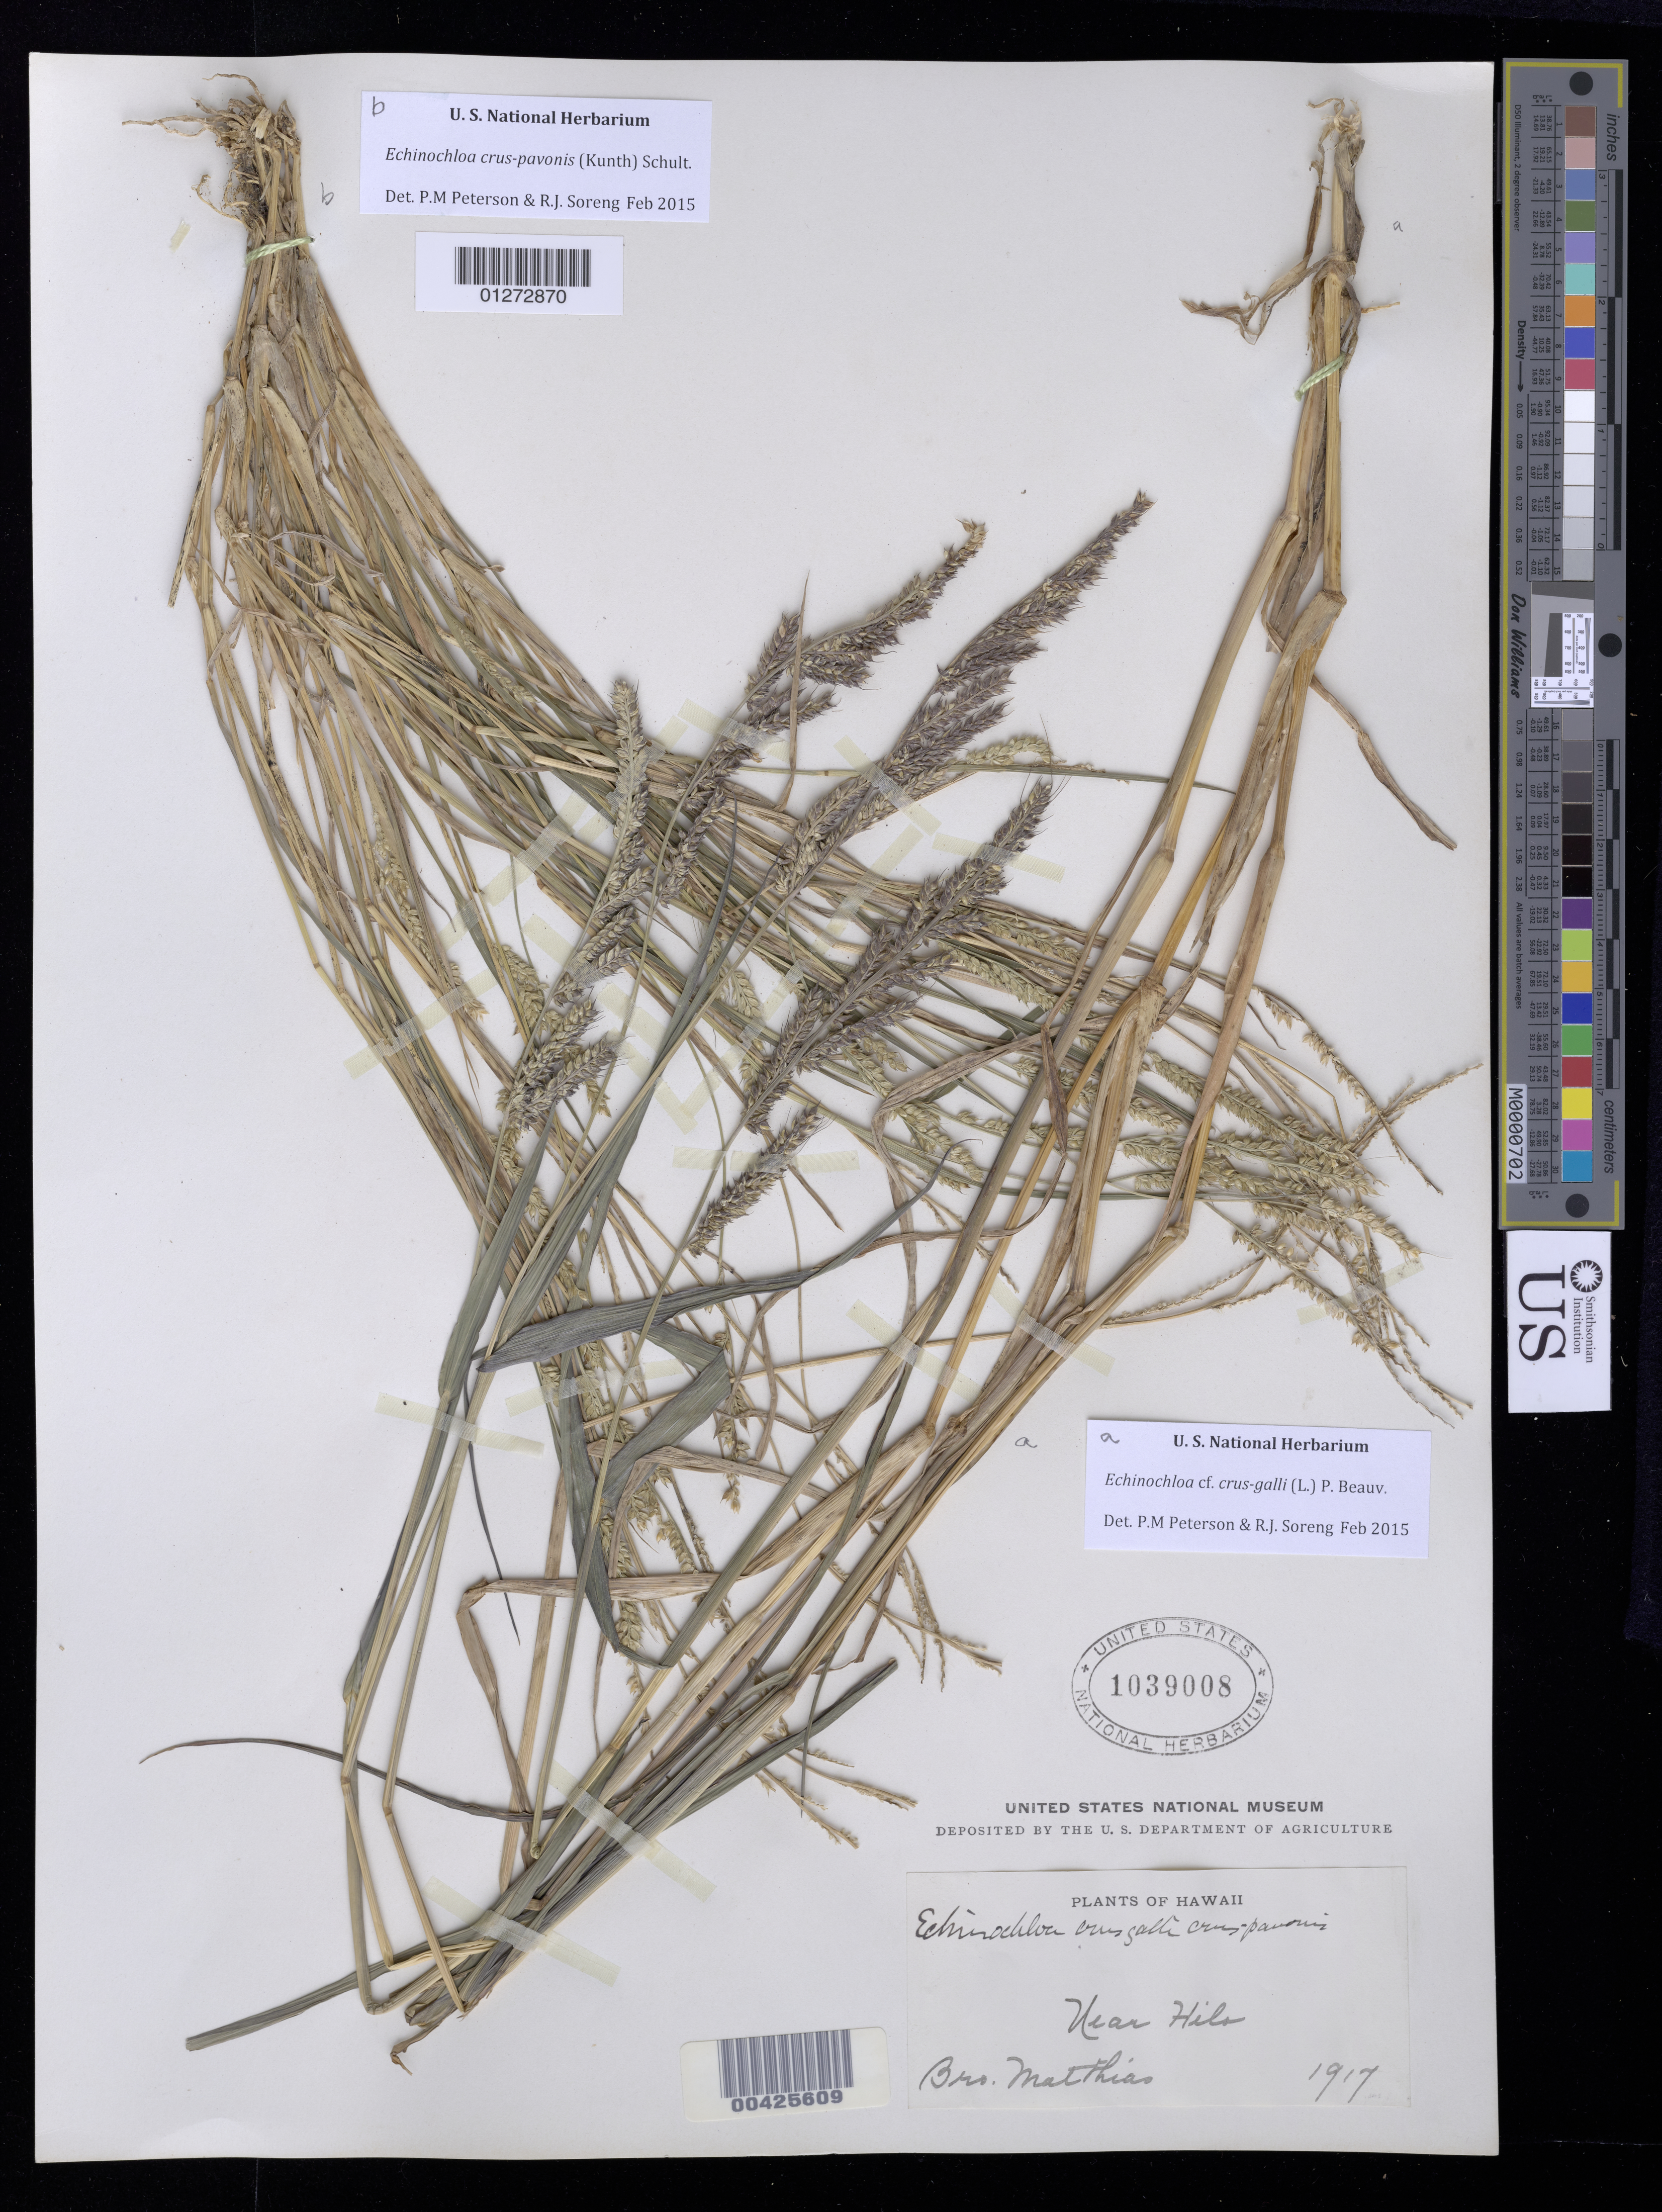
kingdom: Plantae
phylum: Tracheophyta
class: Liliopsida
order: Poales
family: Poaceae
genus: Echinochloa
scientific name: Echinochloa crus-galli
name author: (L.) P. Beauv.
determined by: Peterson, Paul M.; Soreng, Robert J.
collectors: B. Matthias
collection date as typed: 1917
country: United States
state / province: Hawaii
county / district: Hawaii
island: Hawaii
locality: Near Hilo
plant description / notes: Mixed collection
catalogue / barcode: US 1039008